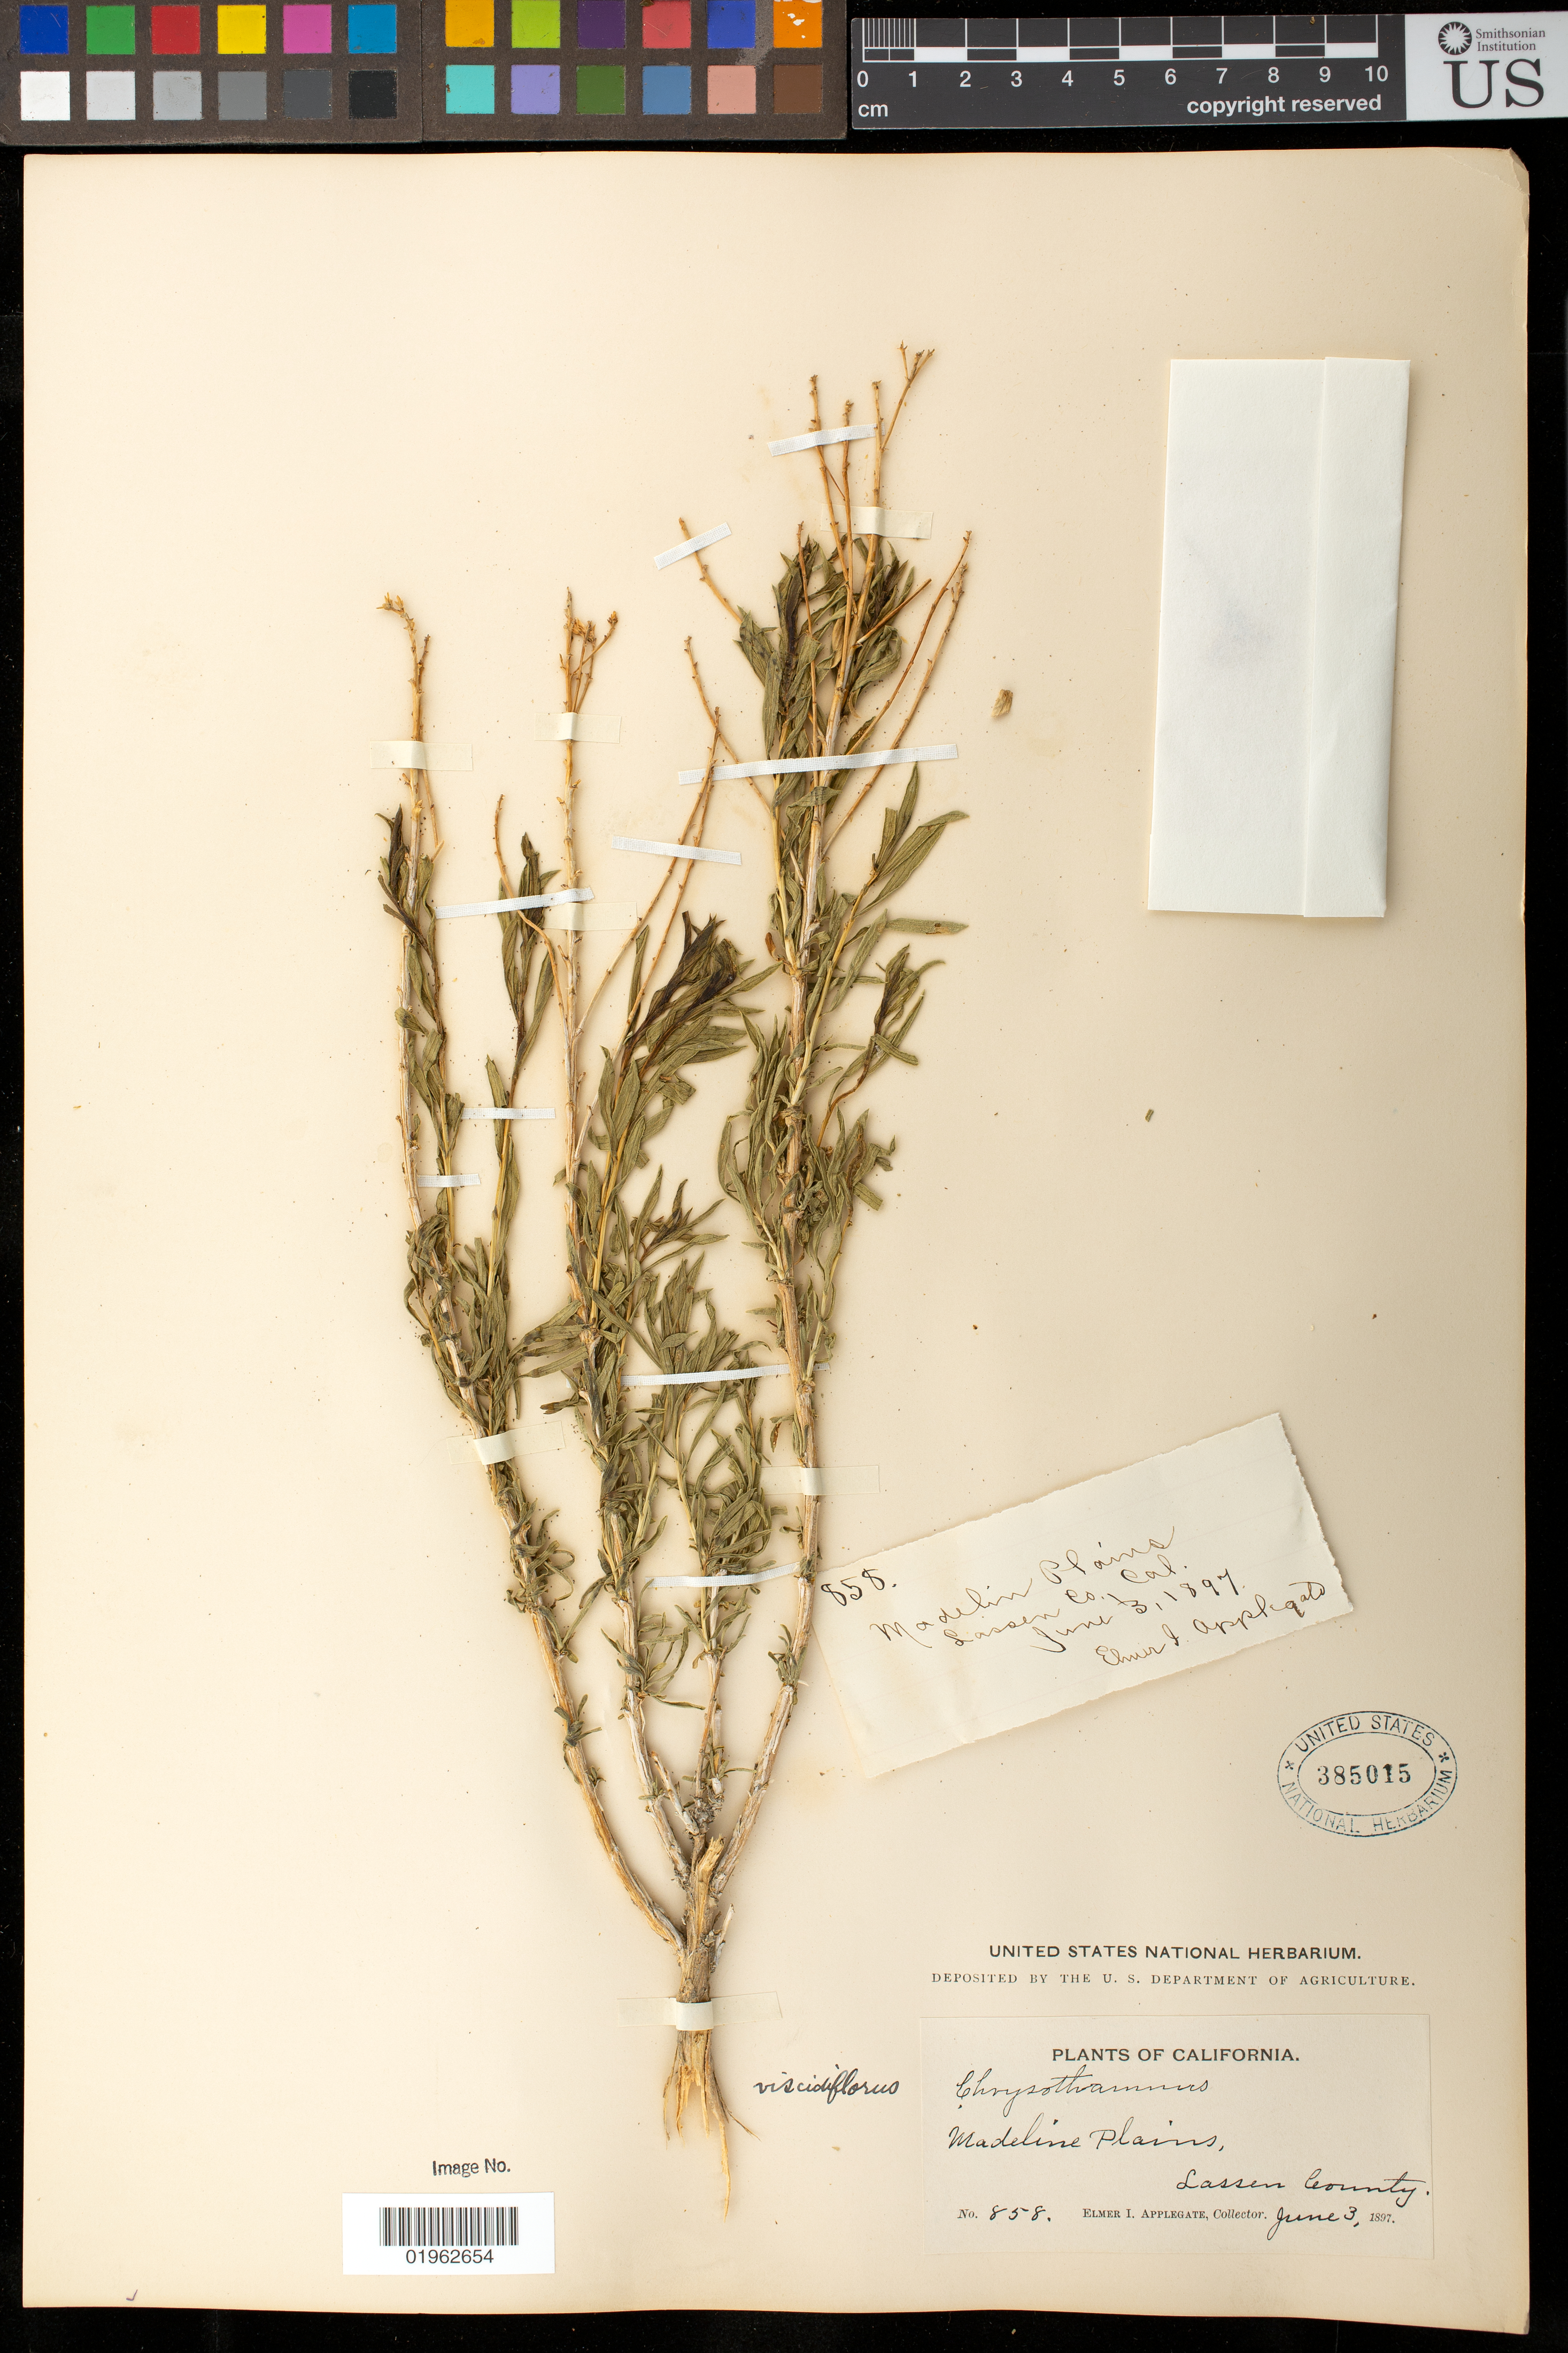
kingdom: Plantae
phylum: Tracheophyta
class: Magnoliopsida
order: Asterales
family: Asteraceae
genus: Chrysothamnus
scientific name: Chrysothamnus sp.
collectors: E. I. Applegate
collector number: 858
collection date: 1897-06-03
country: United States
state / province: California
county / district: Lassen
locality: Madeline Plains, Lassen County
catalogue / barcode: US 385015